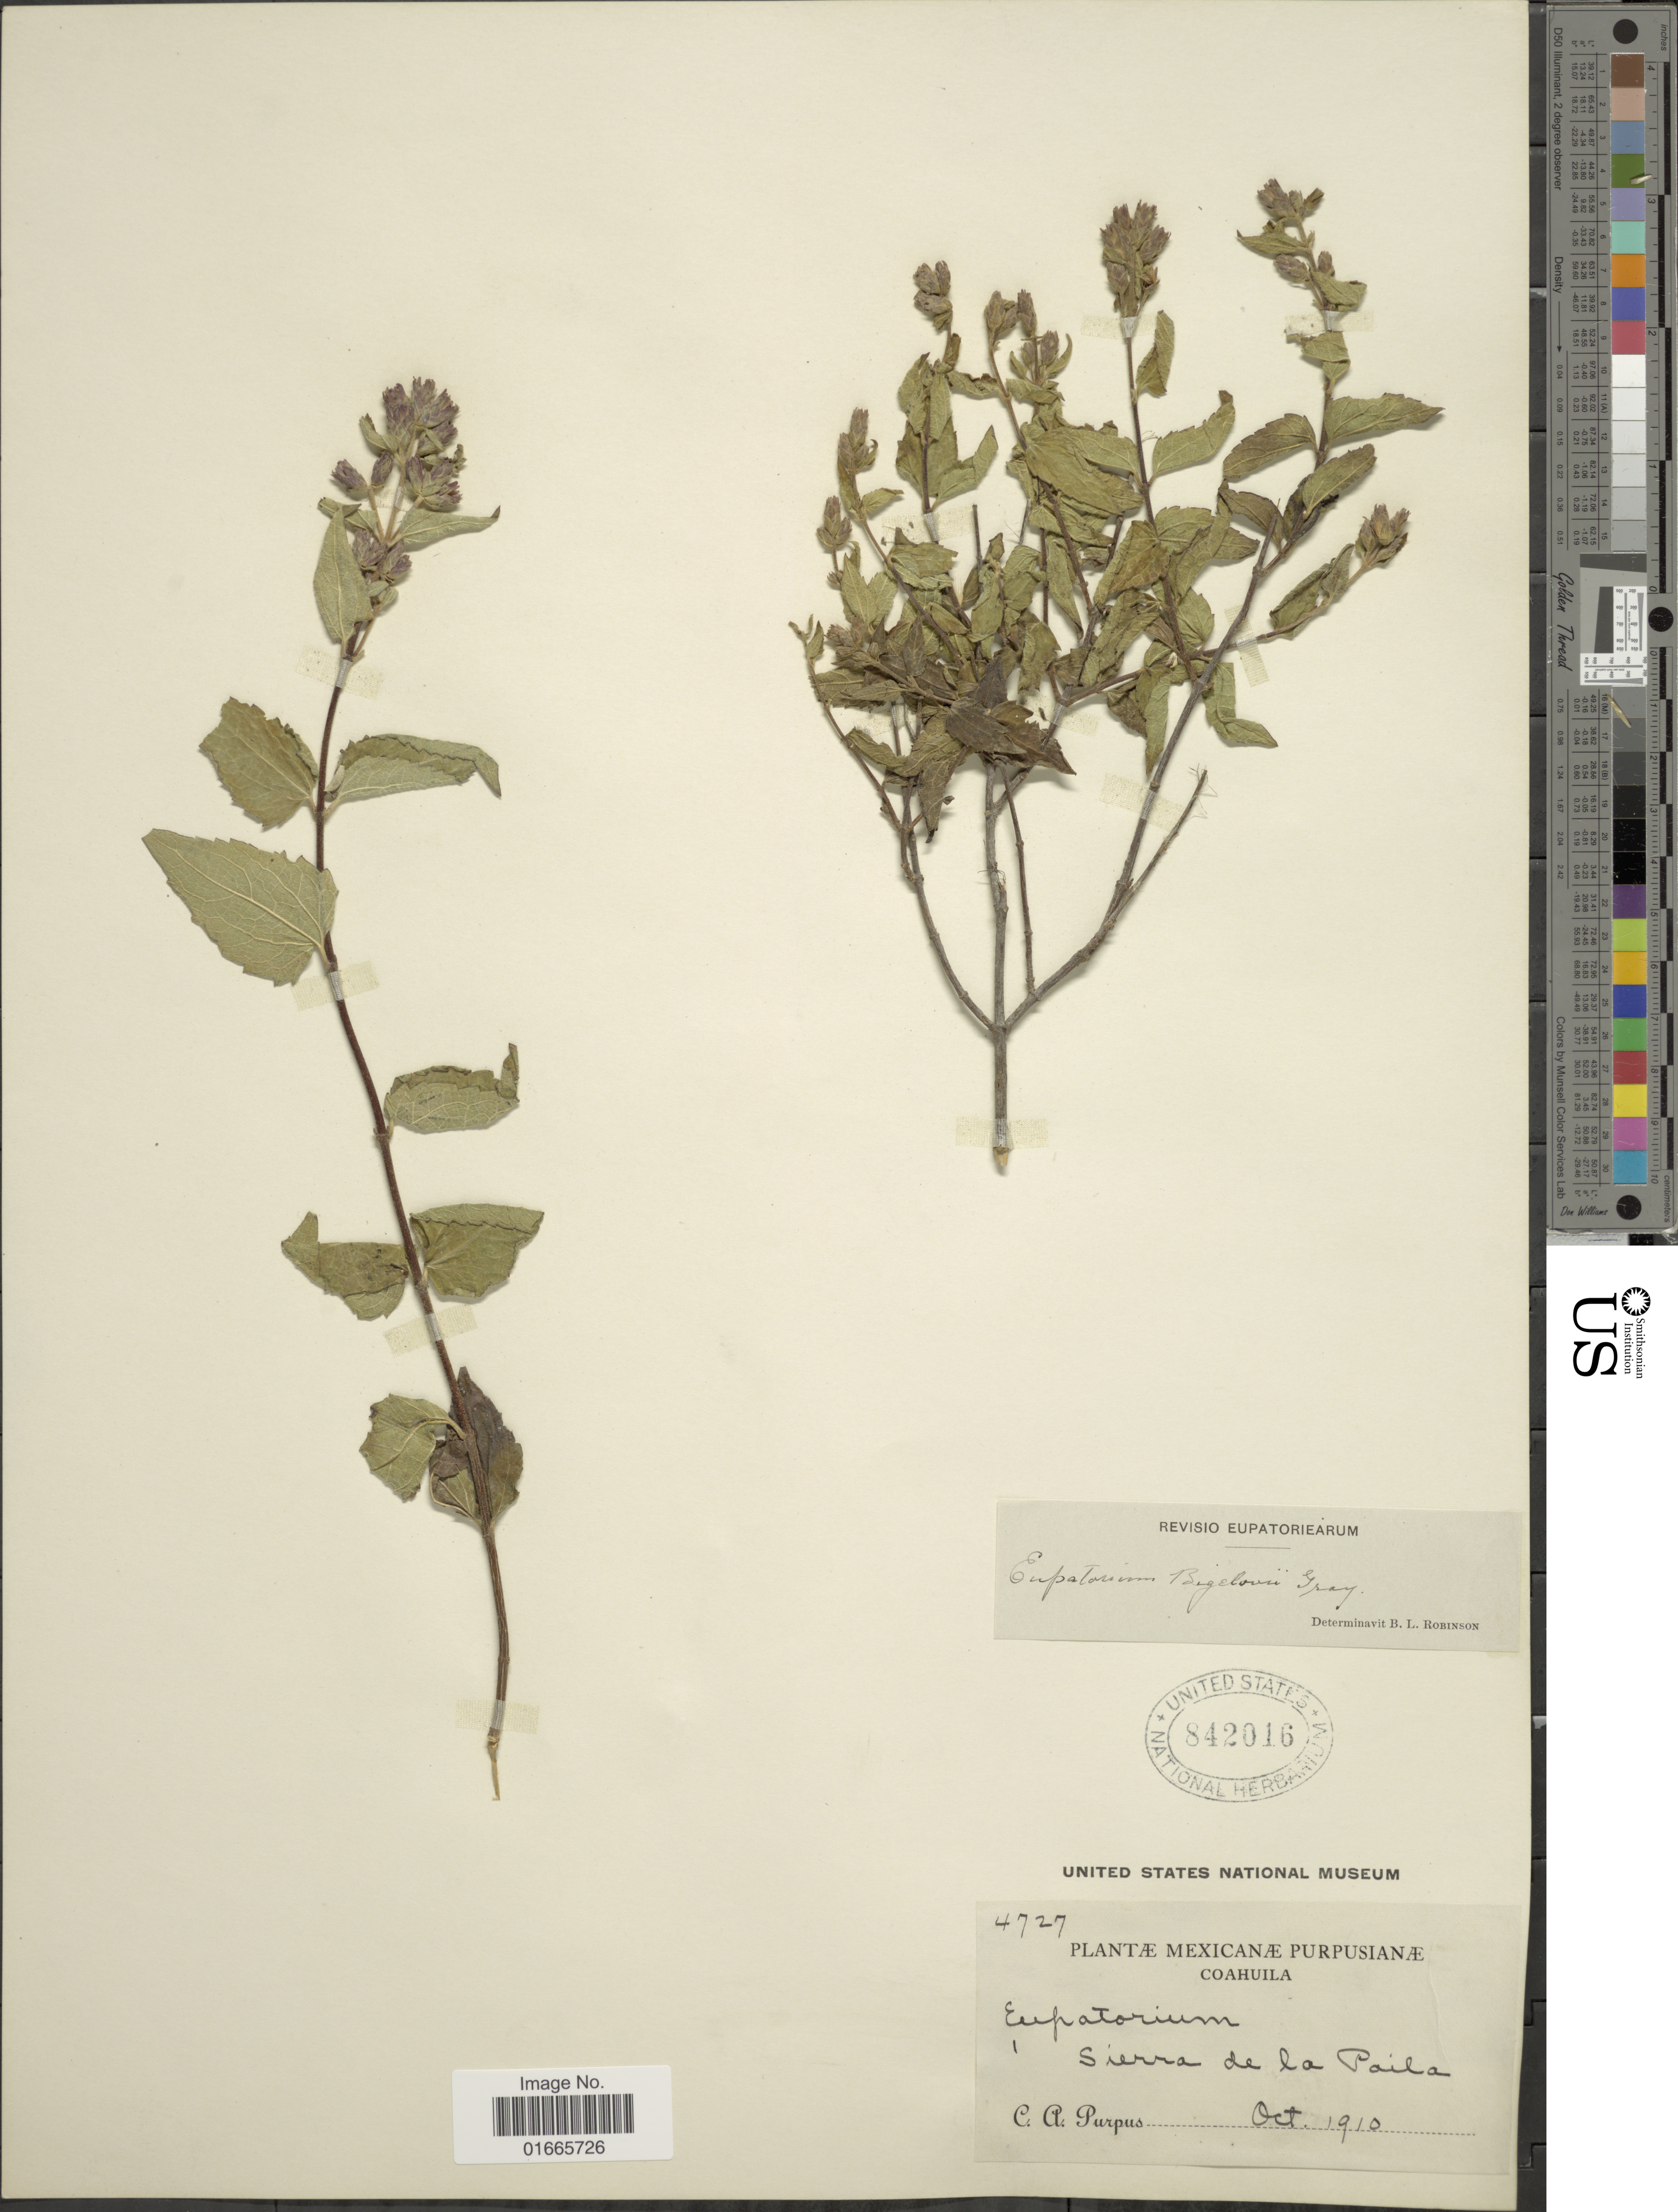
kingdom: Plantae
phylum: Tracheophyta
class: Magnoliopsida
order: Asterales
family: Asteraceae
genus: Chromolaena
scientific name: Chromolaena bigelovii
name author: (A. Gray) R.M. King & H. Rob.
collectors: C. A. Purpus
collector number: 4727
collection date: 1910-10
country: Mexico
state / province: Coahuila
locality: Sierra de la Paila.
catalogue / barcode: US 842016